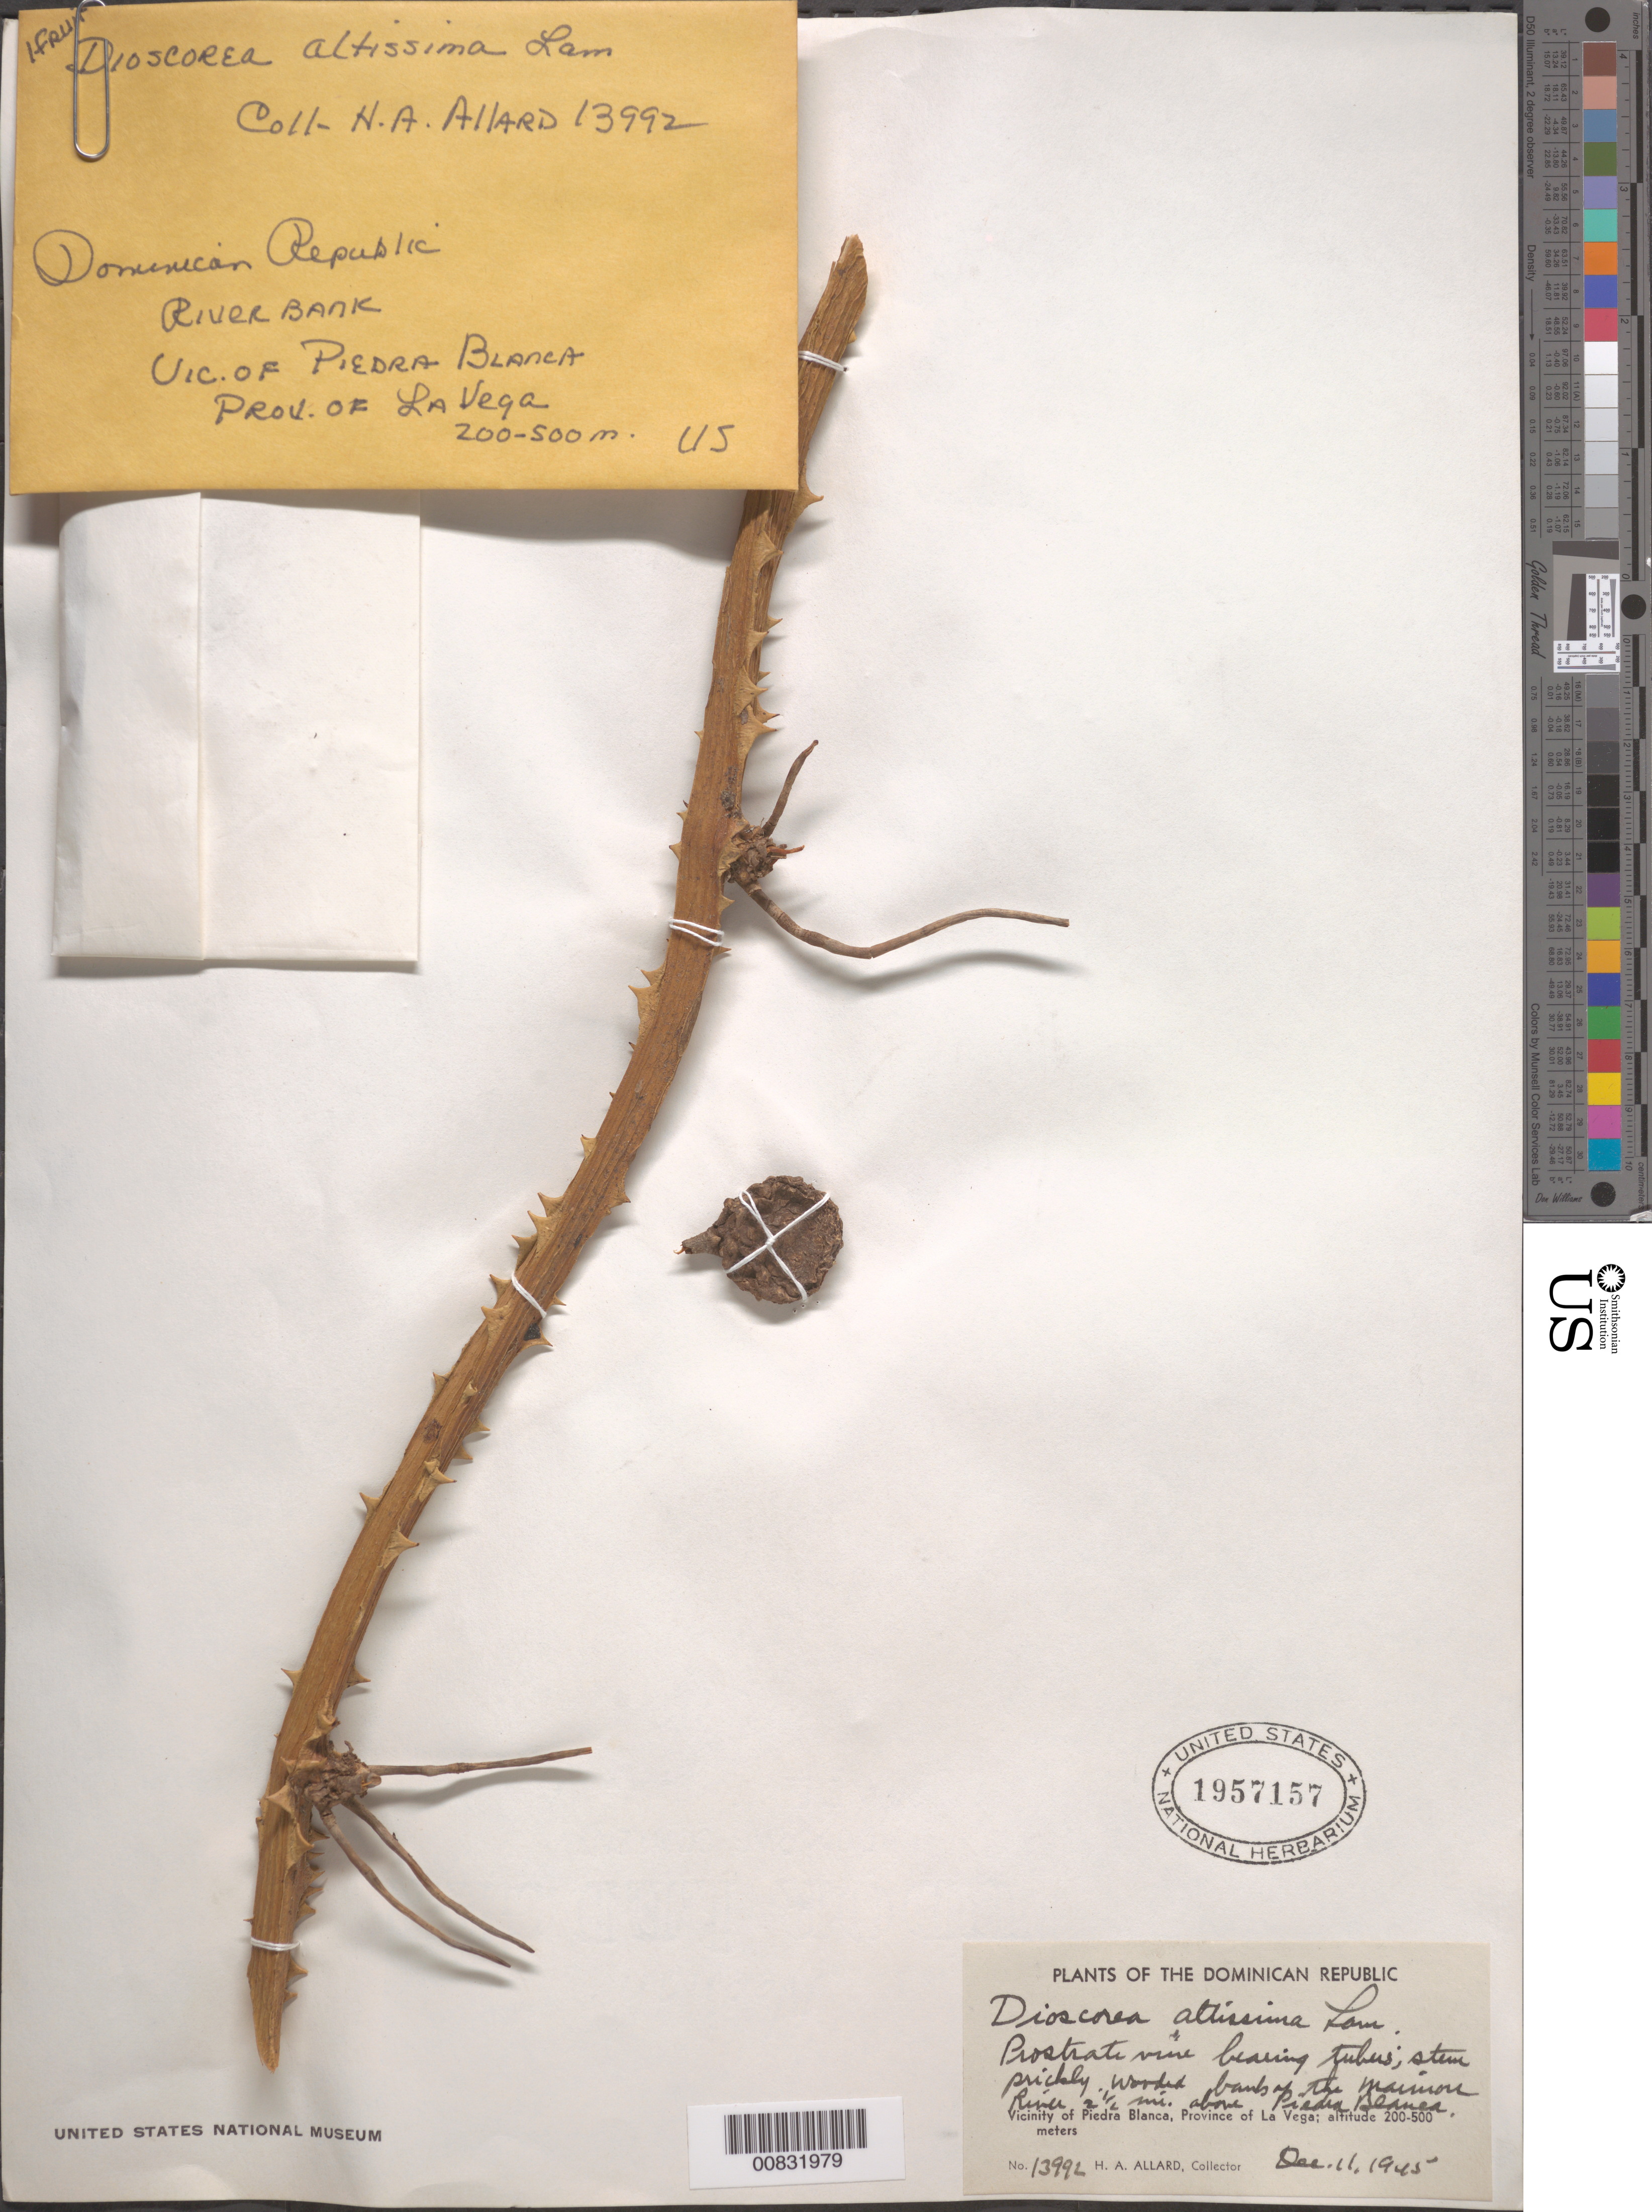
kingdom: Plantae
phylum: Tracheophyta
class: Liliopsida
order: Dioscoreales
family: Dioscoreaceae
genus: Dioscorea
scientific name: Dioscorea altissima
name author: Lam.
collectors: H. A. Allard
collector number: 13992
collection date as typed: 11 Dec 1945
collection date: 1945-12-11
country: Dominican Republic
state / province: La Vega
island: Hispaniola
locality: Vicinity of Piedra Blanca, wooded banks of the Maimon River, 2 ½ mi. above Piedra Blanca.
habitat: Wooded banks.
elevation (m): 200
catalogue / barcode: US 1957157